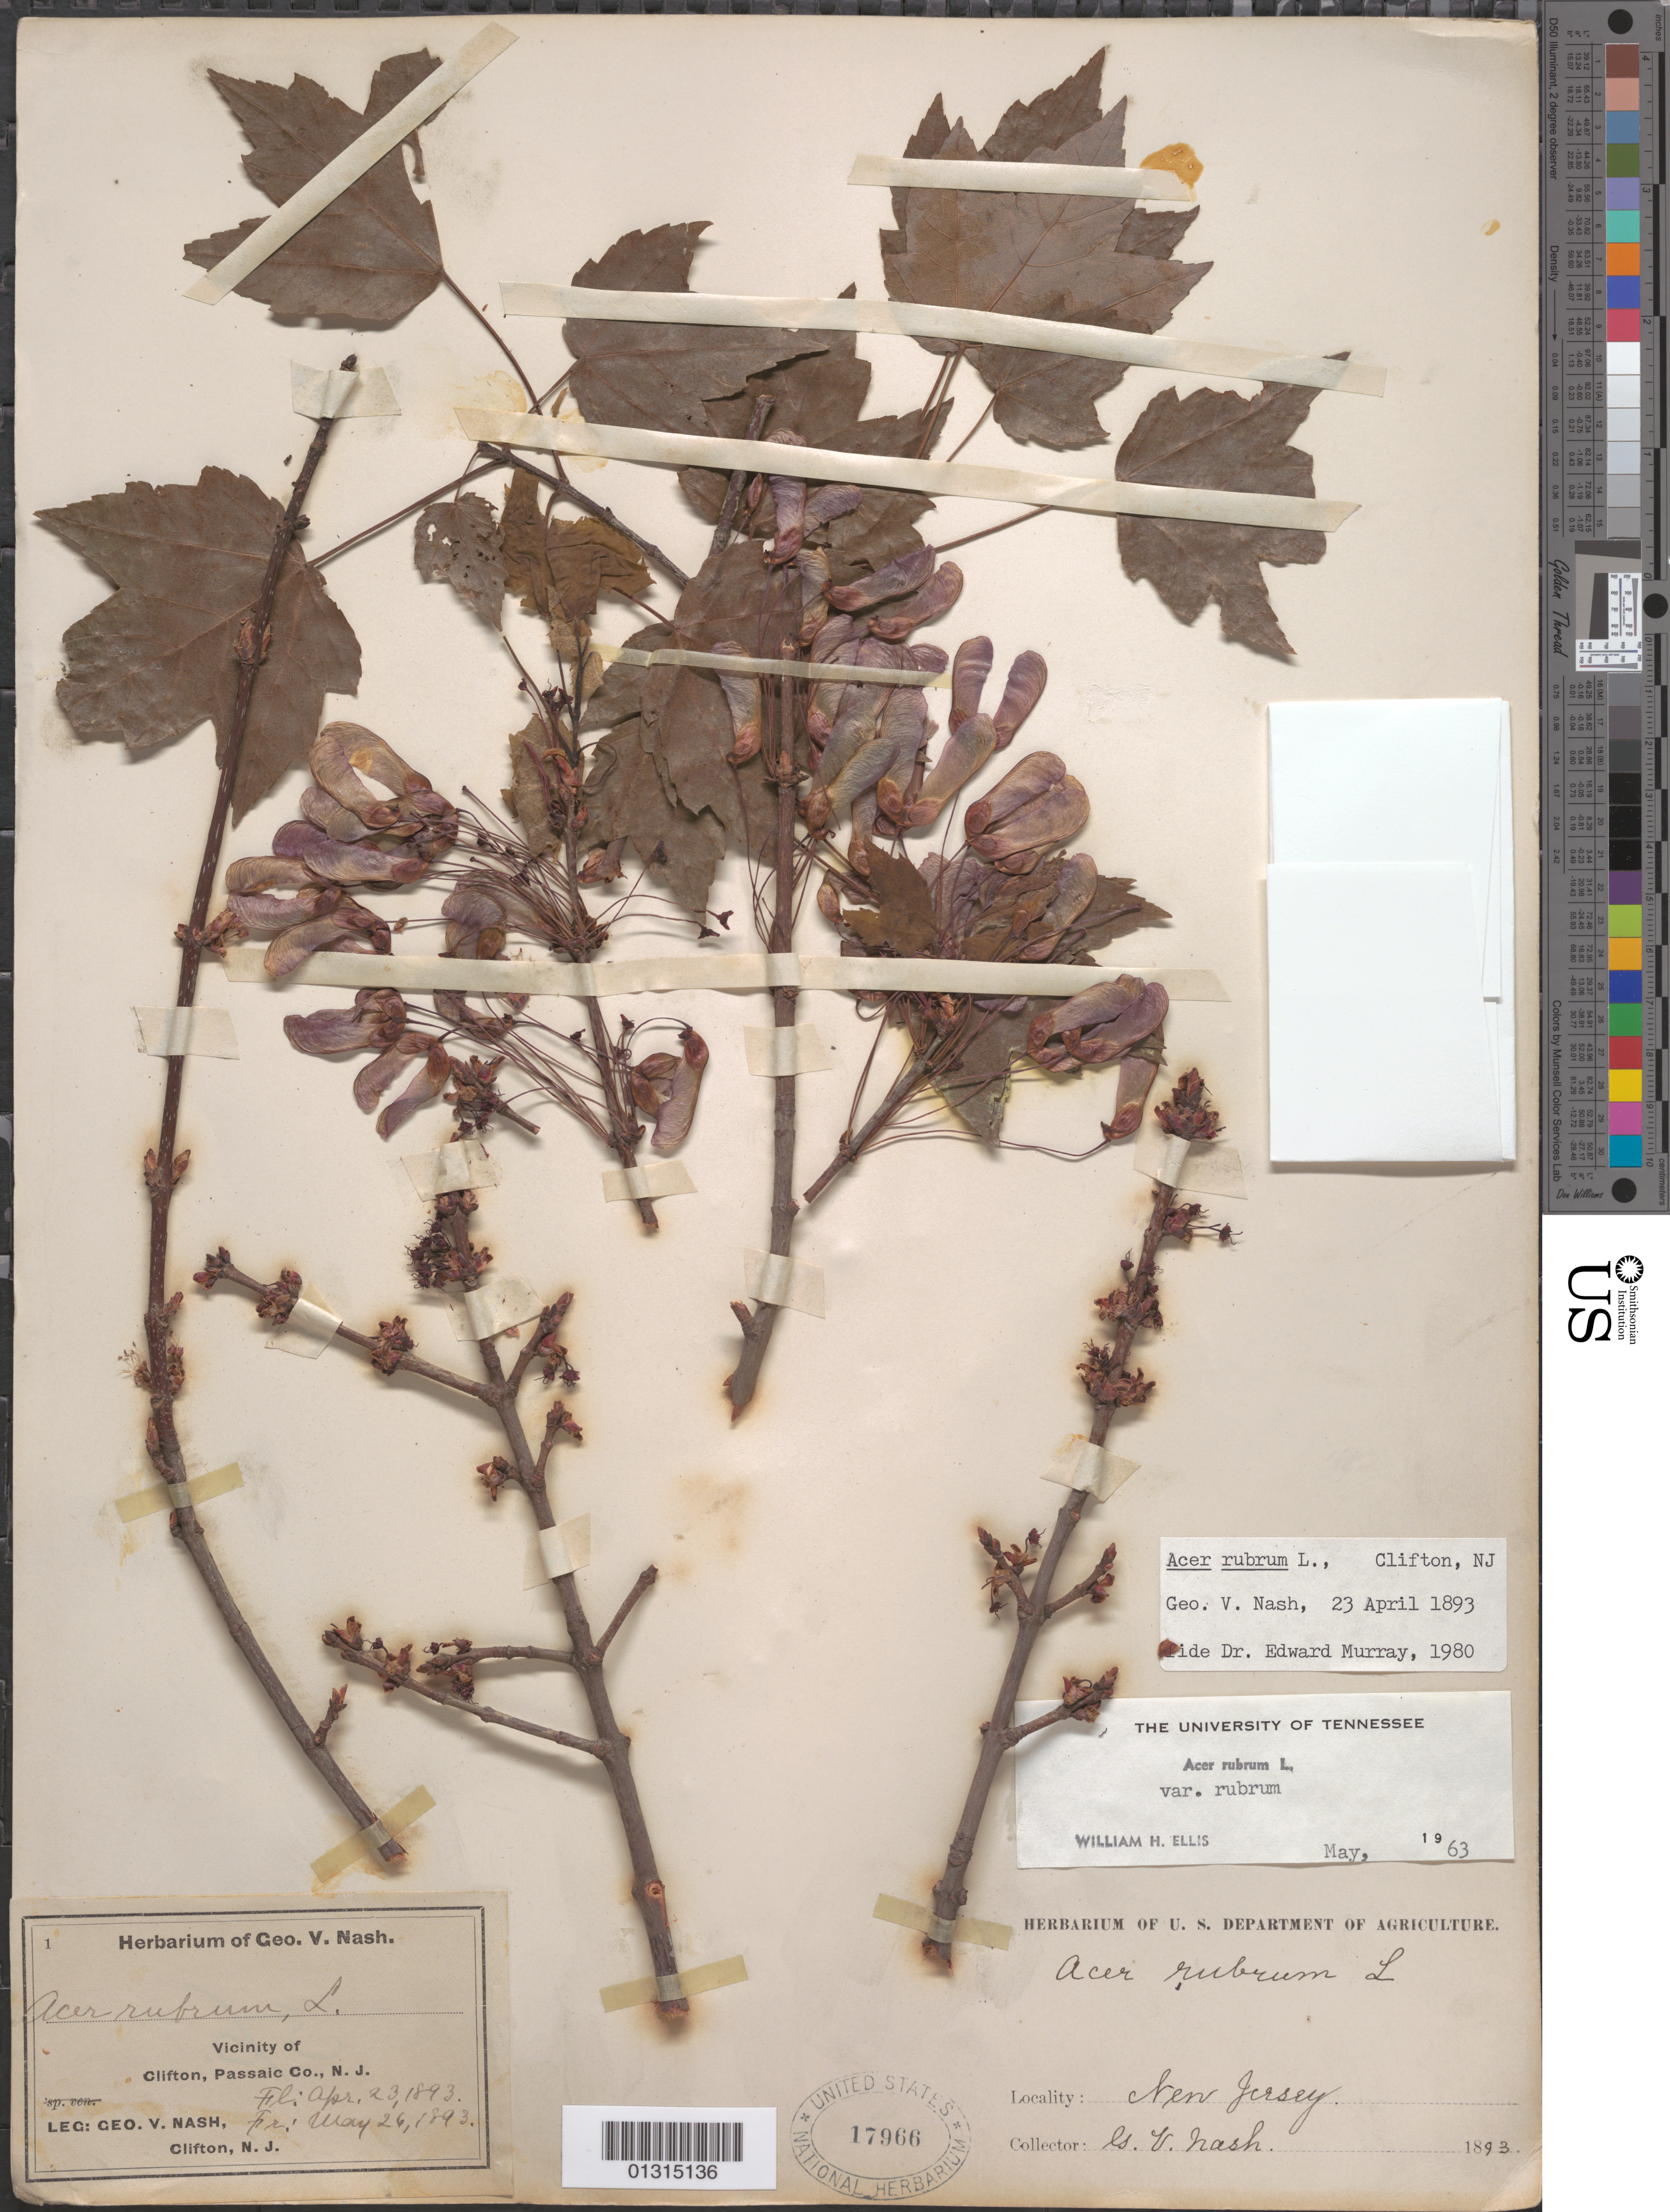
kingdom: Plantae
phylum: Tracheophyta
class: Magnoliopsida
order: Sapindales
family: Sapindaceae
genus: Acer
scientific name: Acer rubrum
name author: L.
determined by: Ellis, W. H.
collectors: G. V. Nash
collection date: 1893-04-23,1893-05-26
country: United States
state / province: New Jersey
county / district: Passaic County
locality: Passaic County, Clifton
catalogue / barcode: US 17966